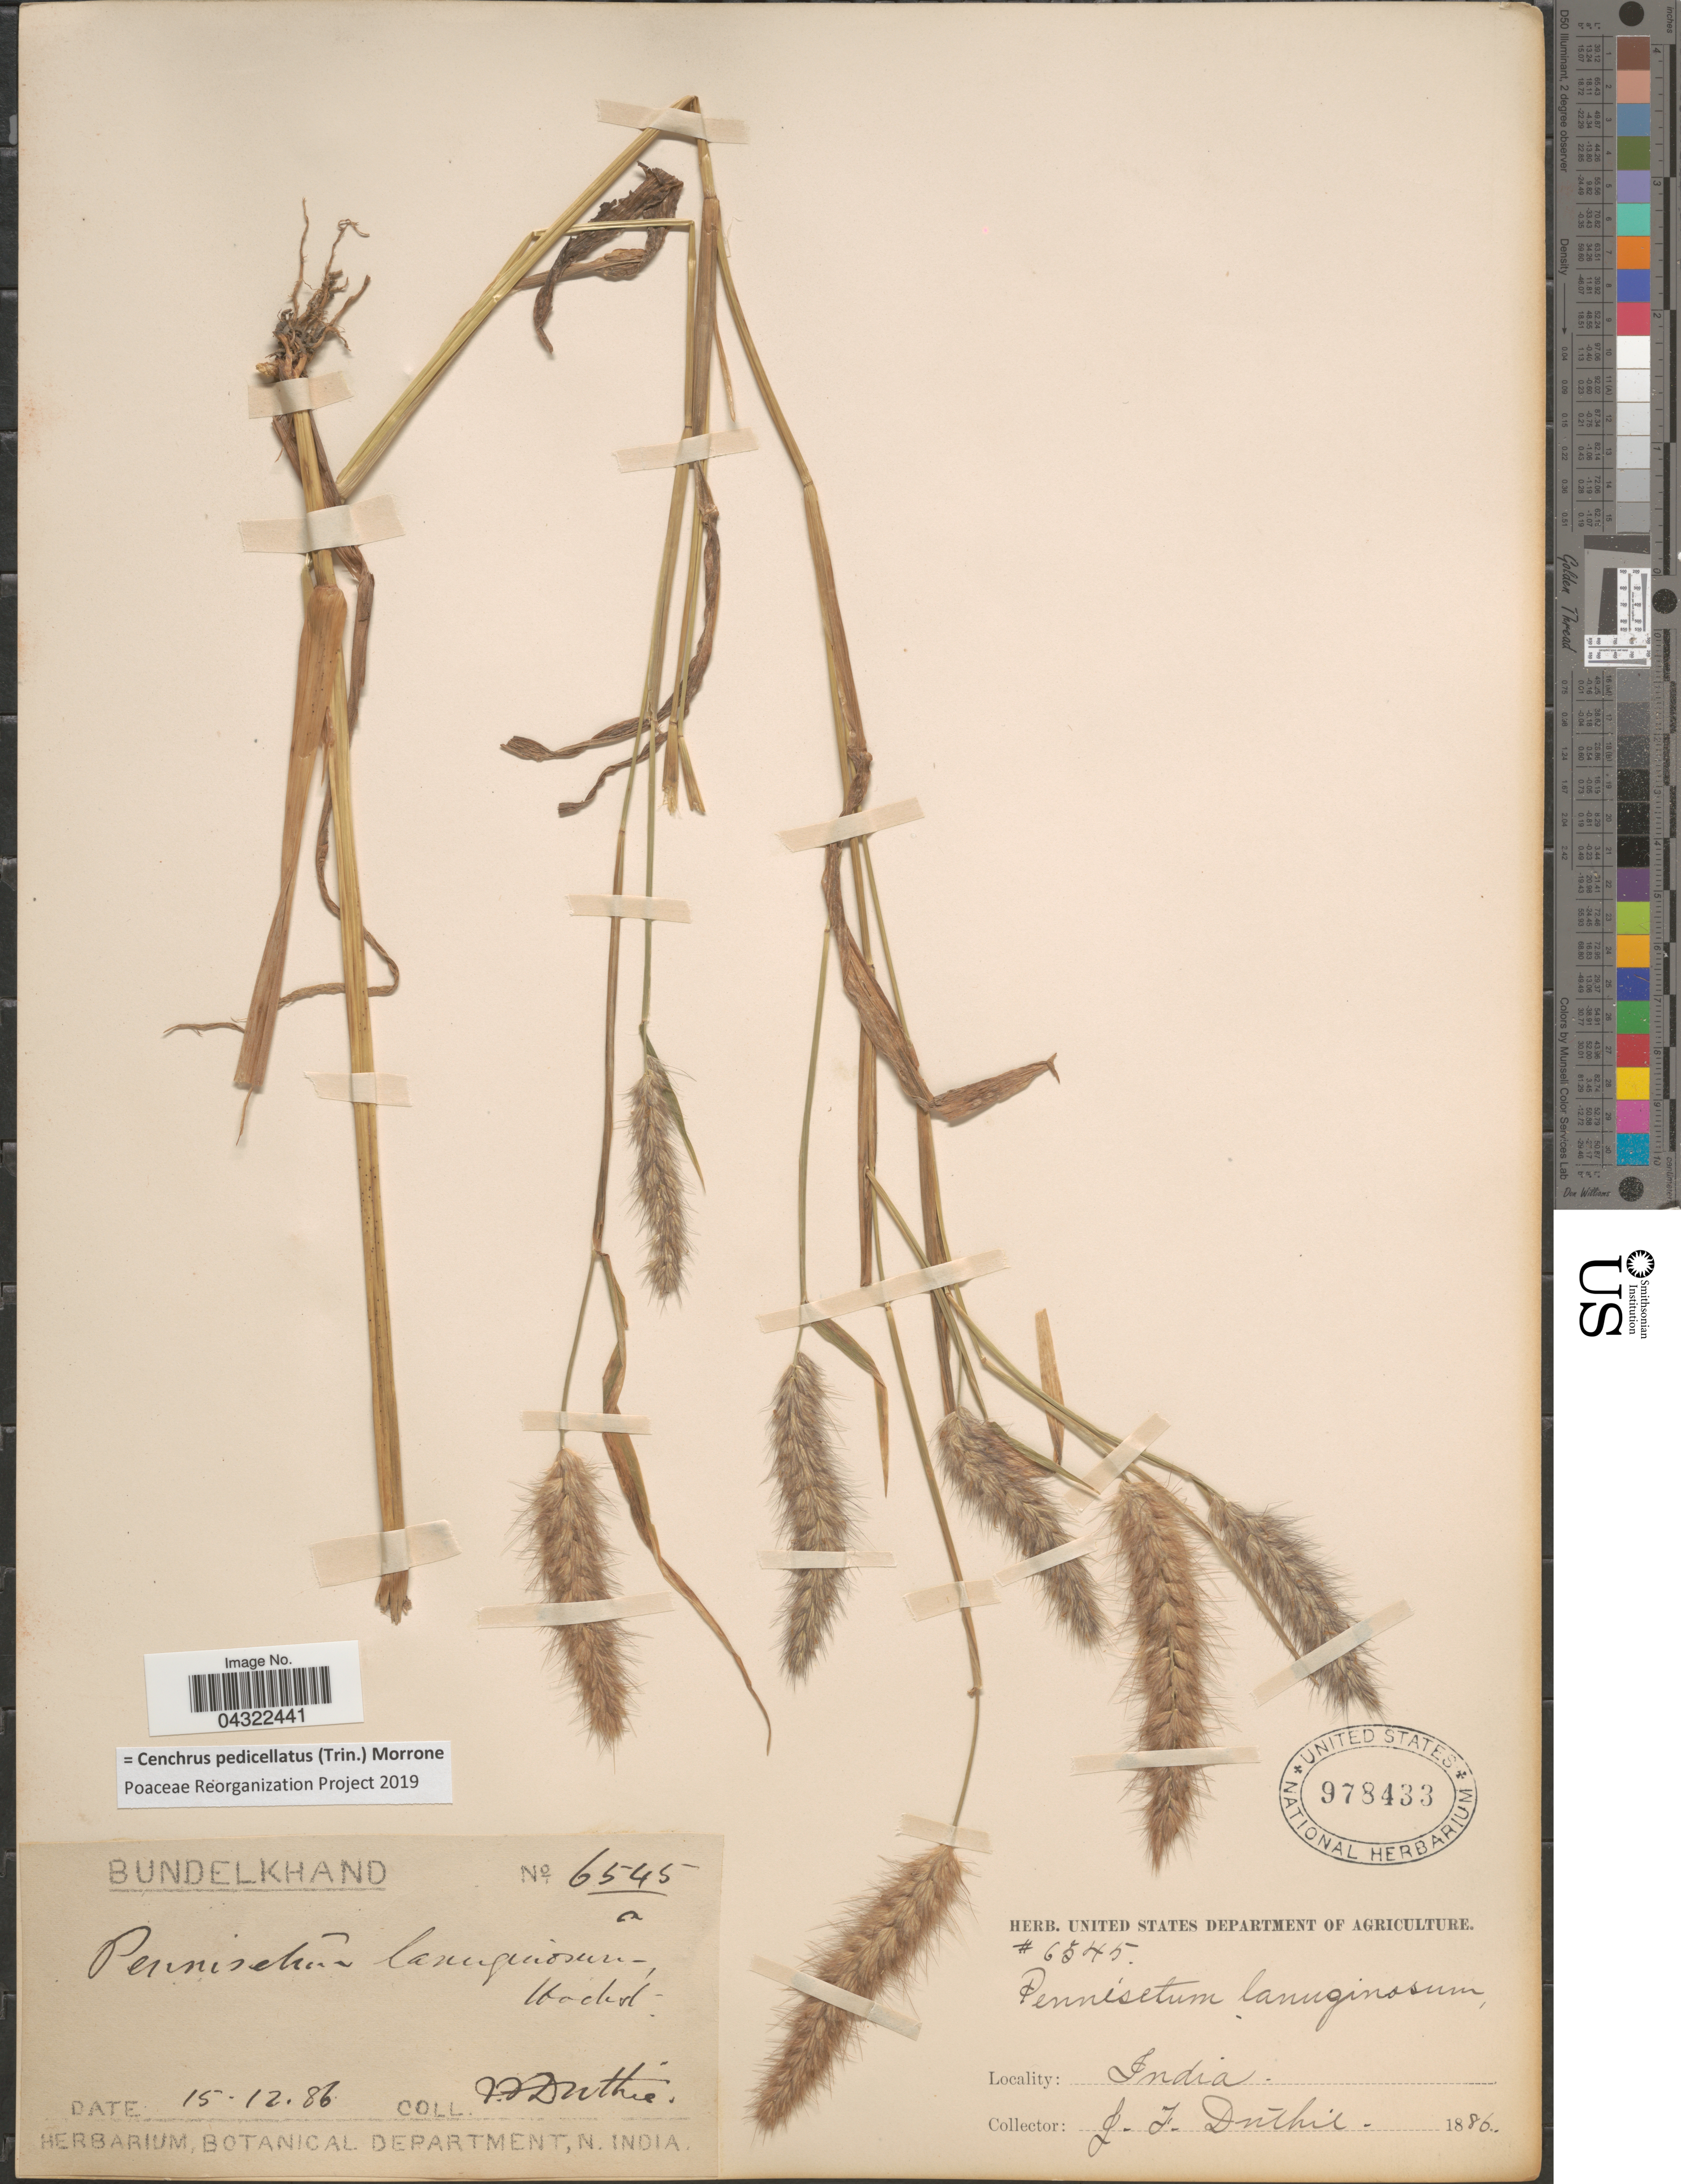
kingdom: Plantae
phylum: Tracheophyta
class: Liliopsida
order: Poales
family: Poaceae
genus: Cenchrus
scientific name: Cenchrus pedicellatus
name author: (Trin.) Morrone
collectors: J. F. Duthie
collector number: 6545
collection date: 1888-12-15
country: India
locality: Bundelkhand.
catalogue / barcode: US 978433